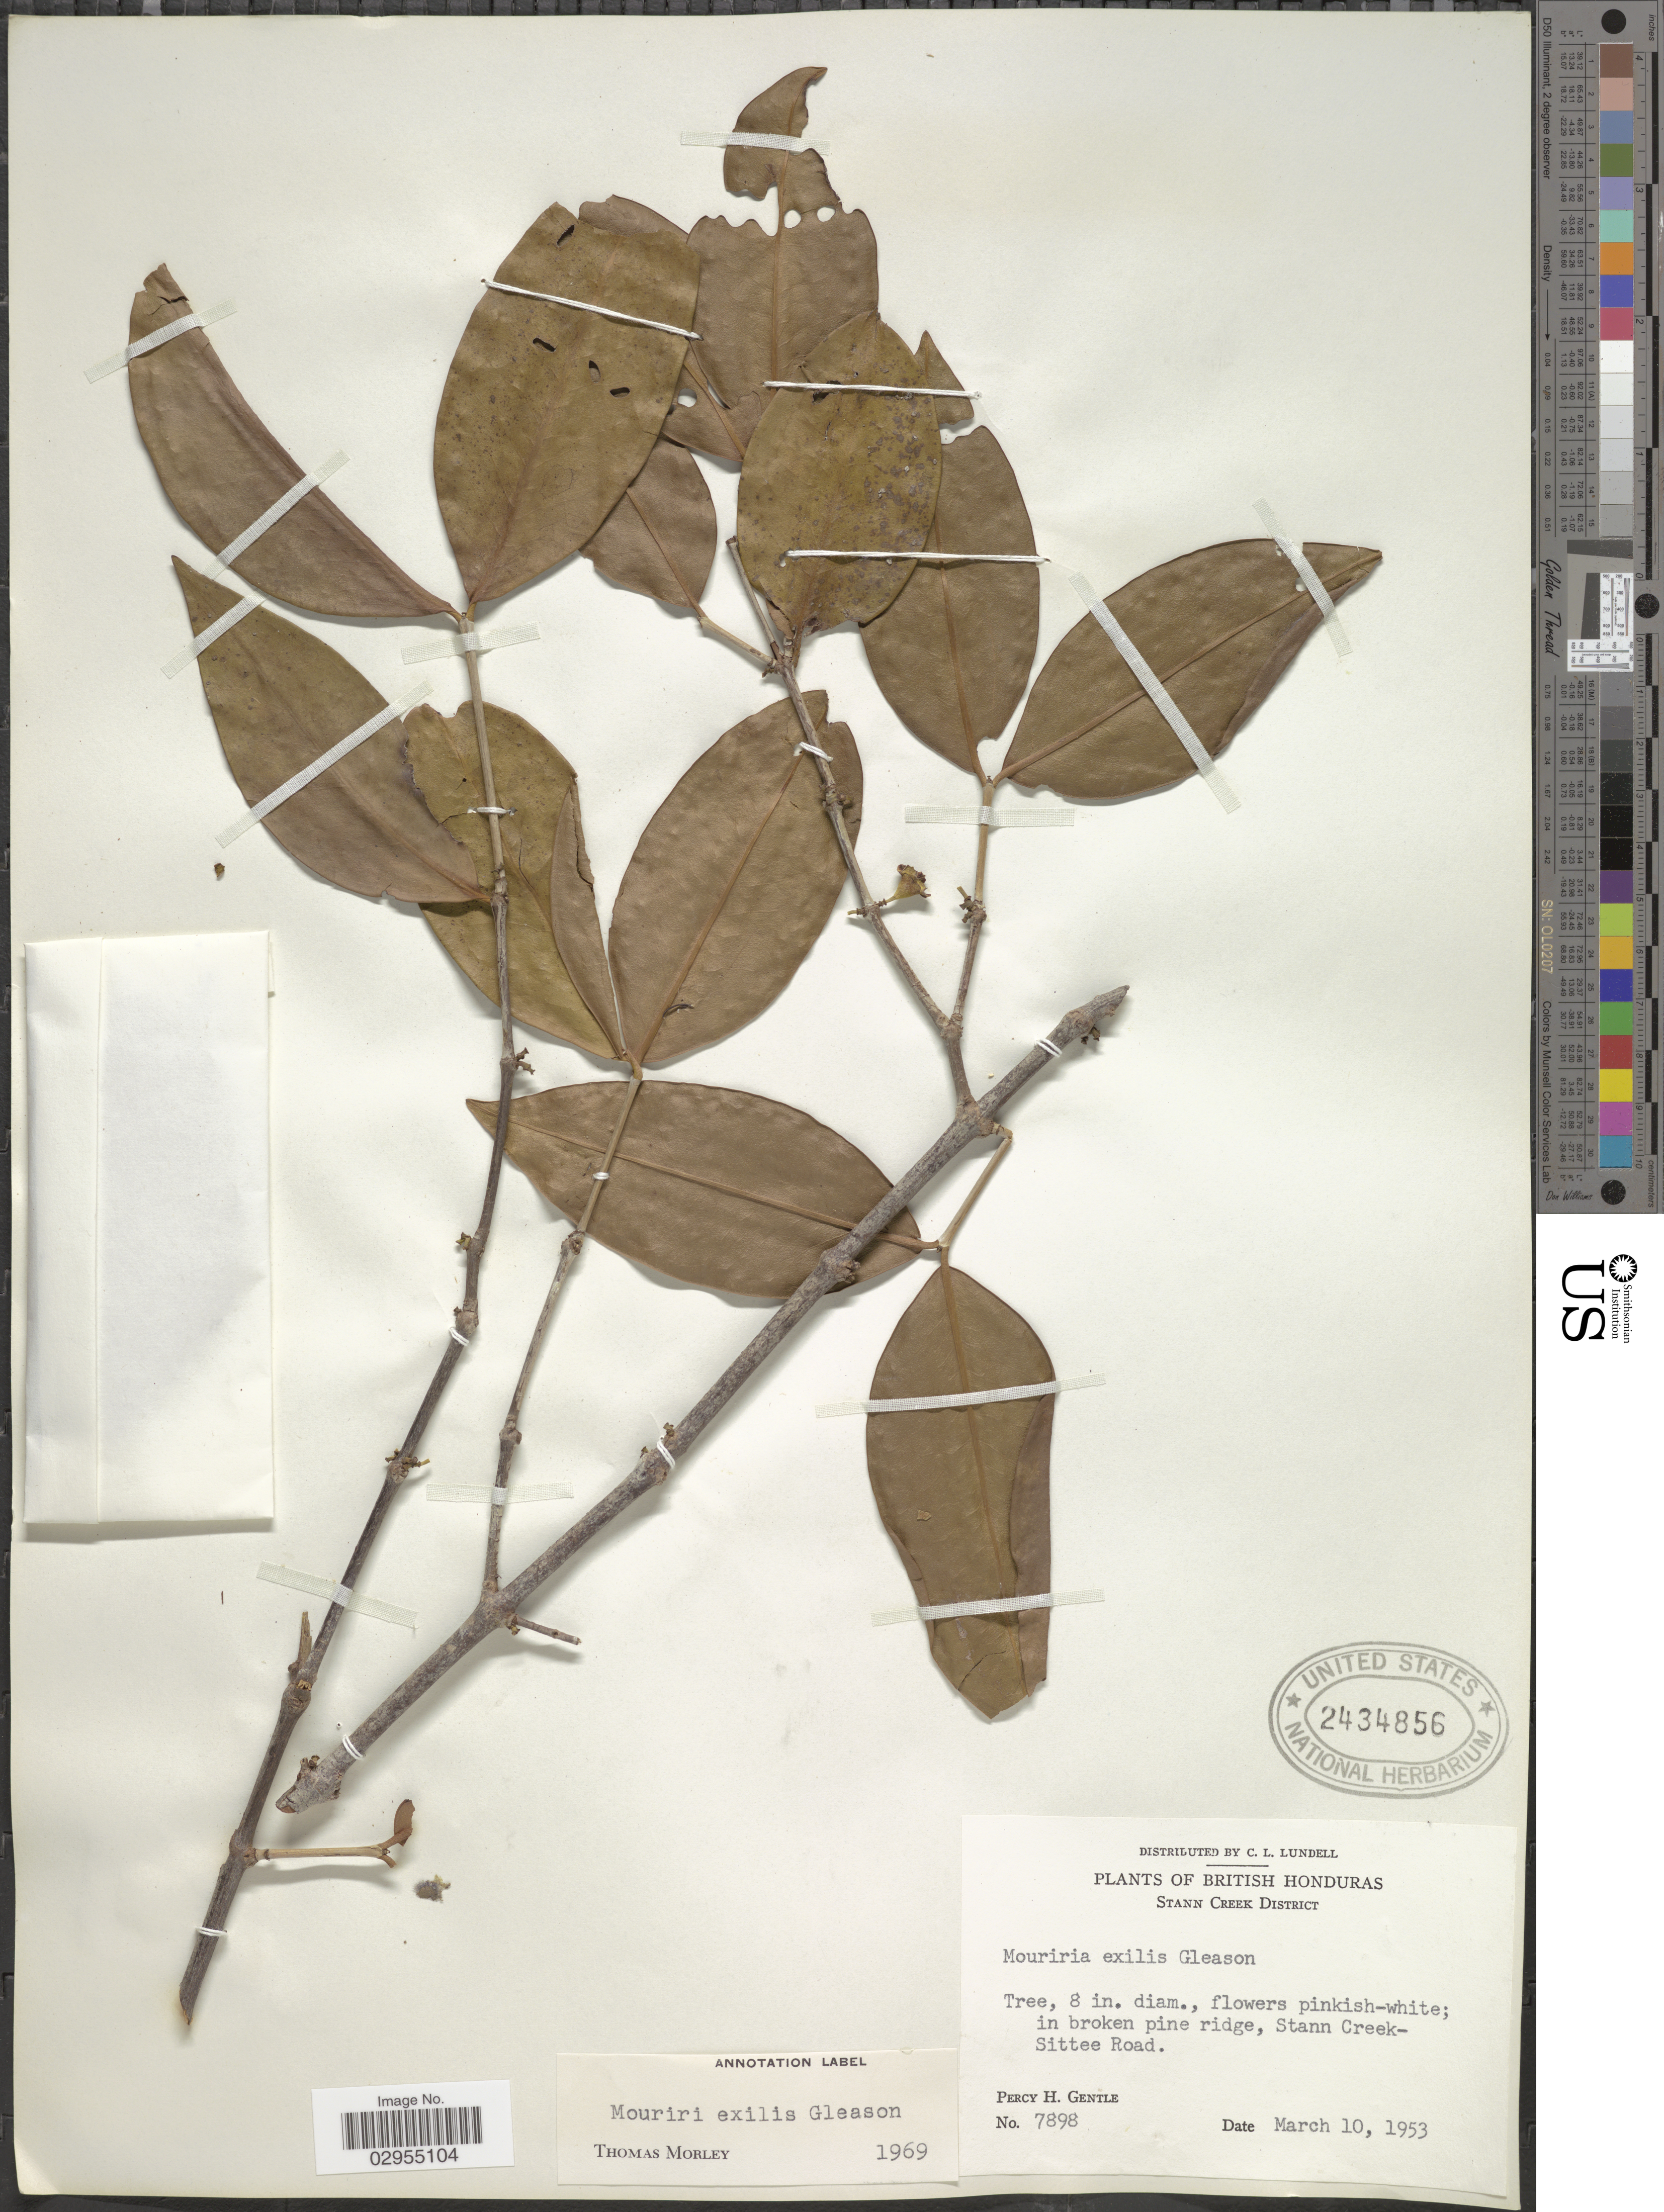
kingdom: Plantae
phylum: Tracheophyta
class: Magnoliopsida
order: Myrtales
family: Melastomataceae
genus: Mouriri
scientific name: Mouriri exilis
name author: Gleason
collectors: P. H. Gentle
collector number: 7898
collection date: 1953-03-10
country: Belize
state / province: Stann Creek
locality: British Honduras. Stann Creek District. in broken pine ridge, Stann Creek-Sittee Road.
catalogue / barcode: US 2434856